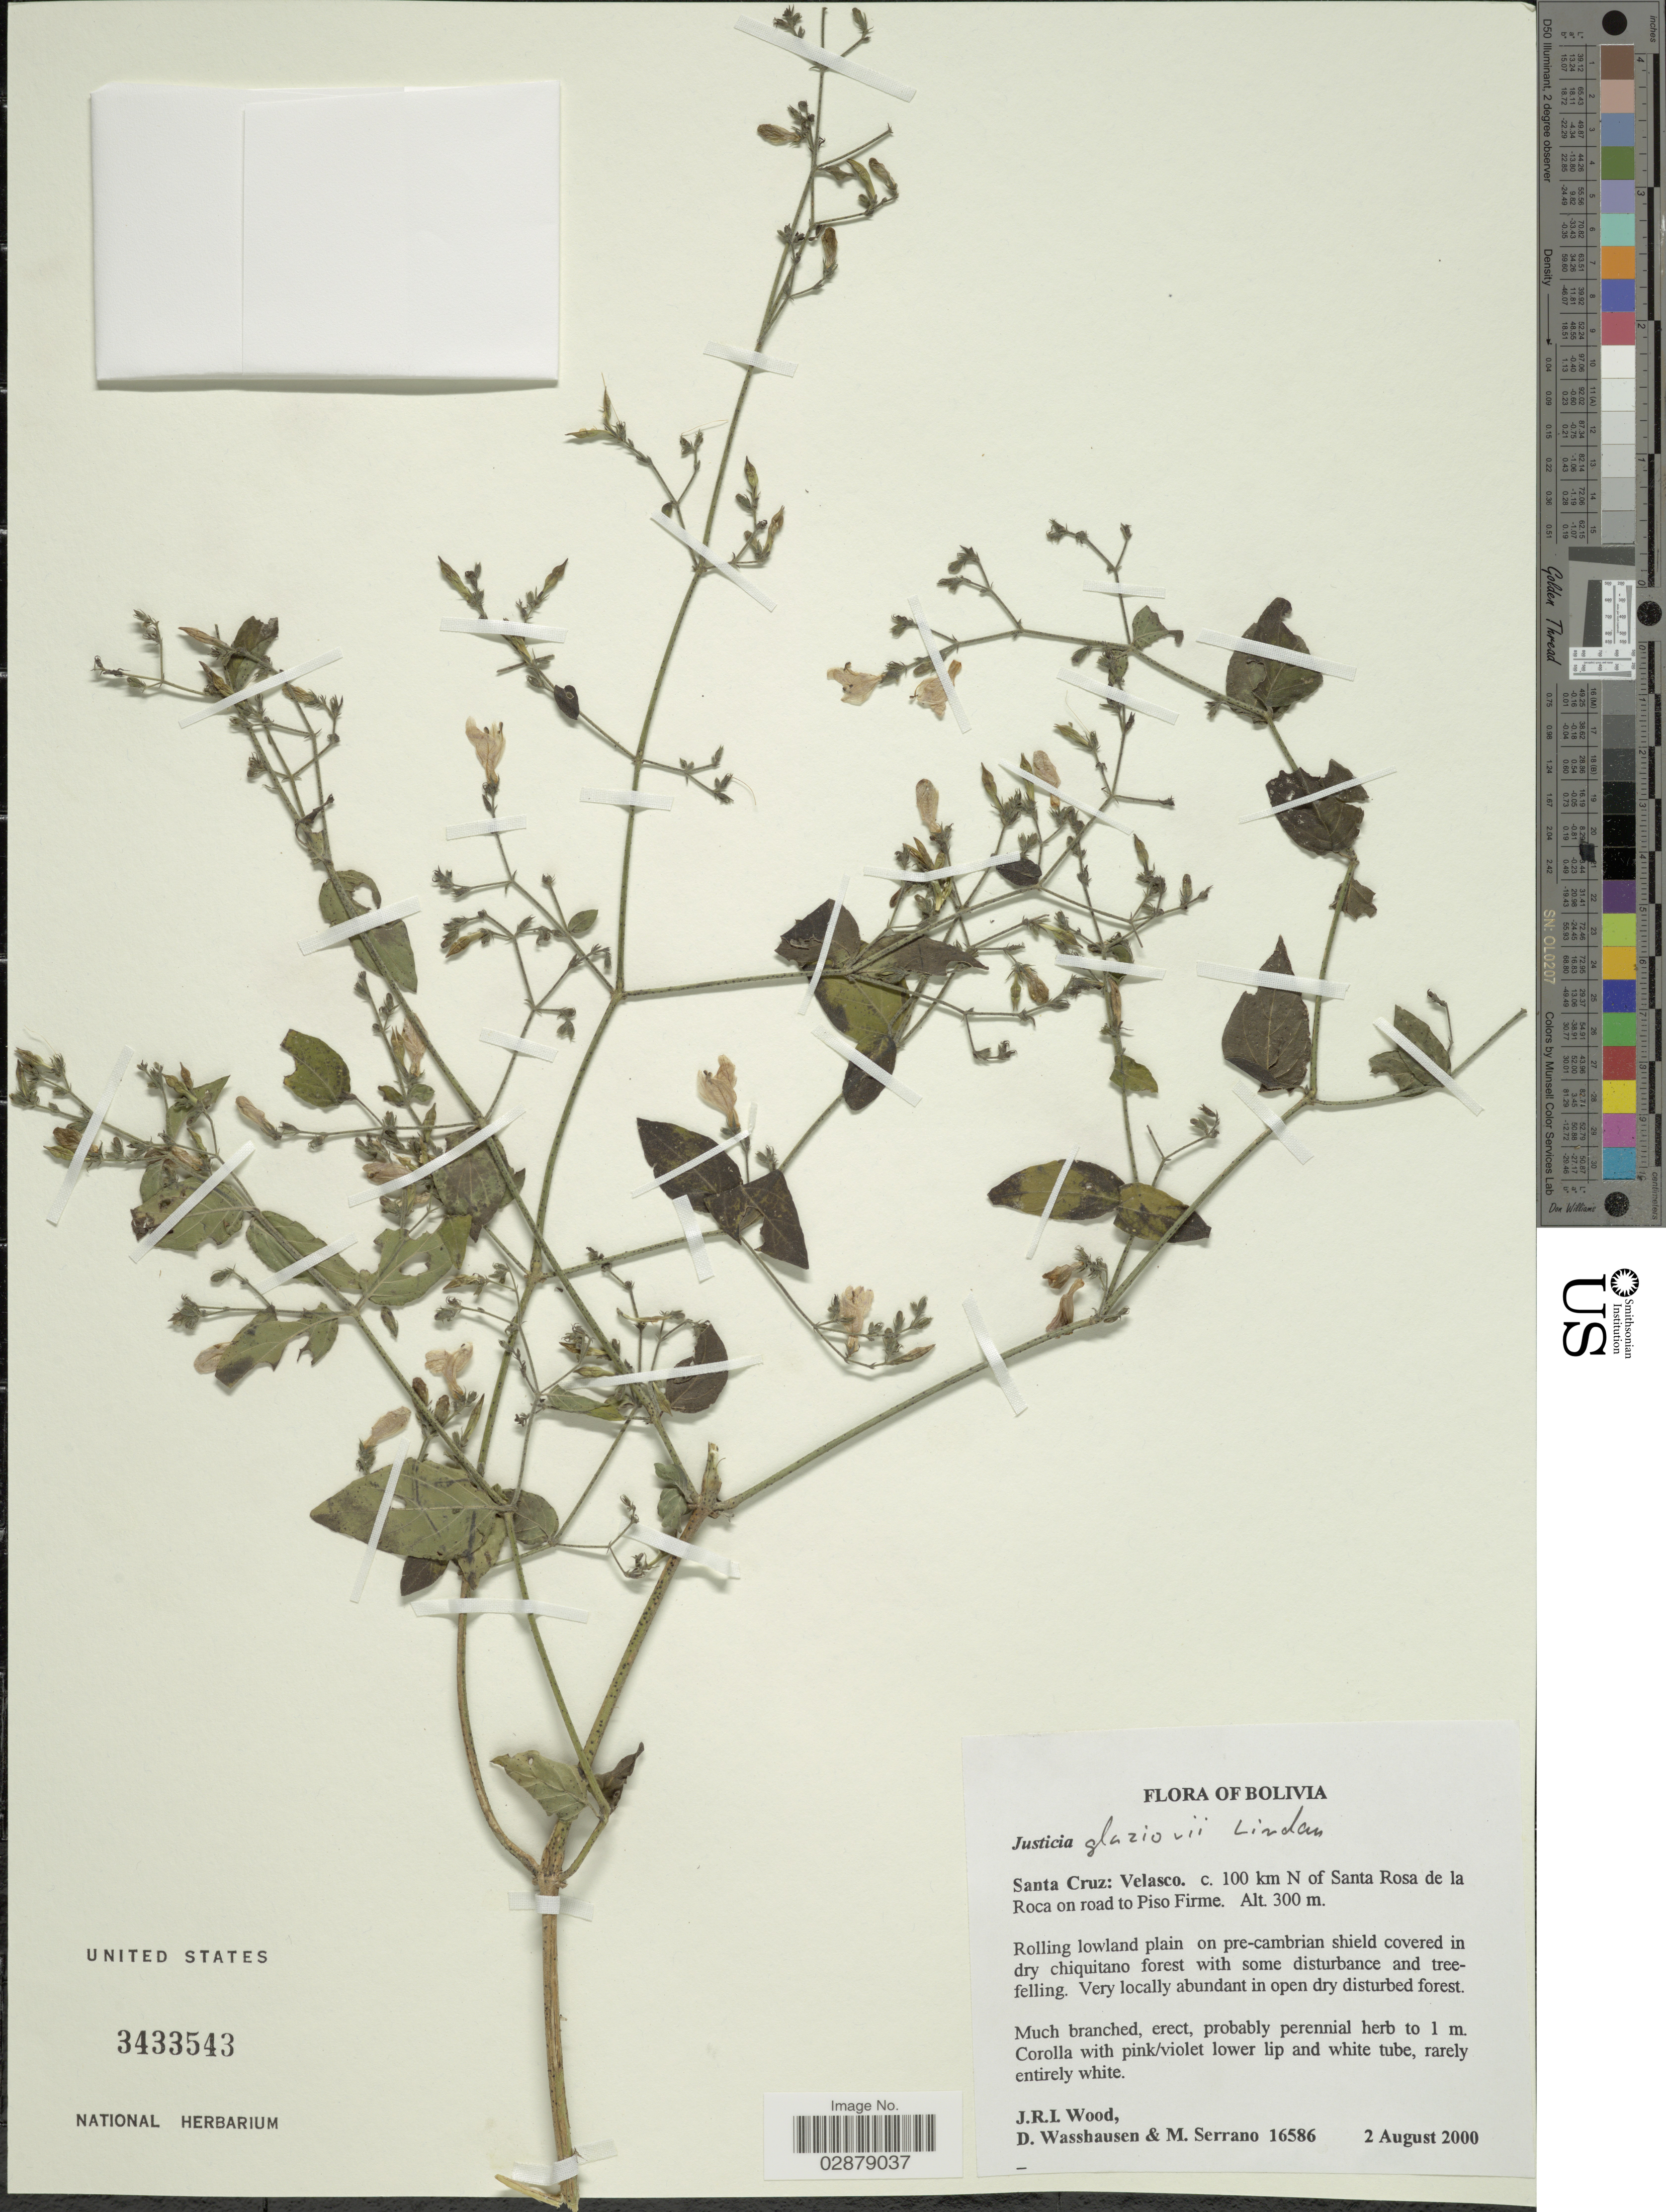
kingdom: Plantae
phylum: Tracheophyta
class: Magnoliopsida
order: Lamiales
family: Acanthaceae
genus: Justicia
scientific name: Justicia glaziovii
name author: Lindau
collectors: J. R. I. Wood, D. C. Wasshausen & M. Serrano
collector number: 16586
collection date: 2000-08-02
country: Bolivia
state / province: Santa Cruz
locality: Velasco. c. 100 km N of Santa Rosa de la Roca on road to Piso Firme.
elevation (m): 300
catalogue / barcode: US 3433543